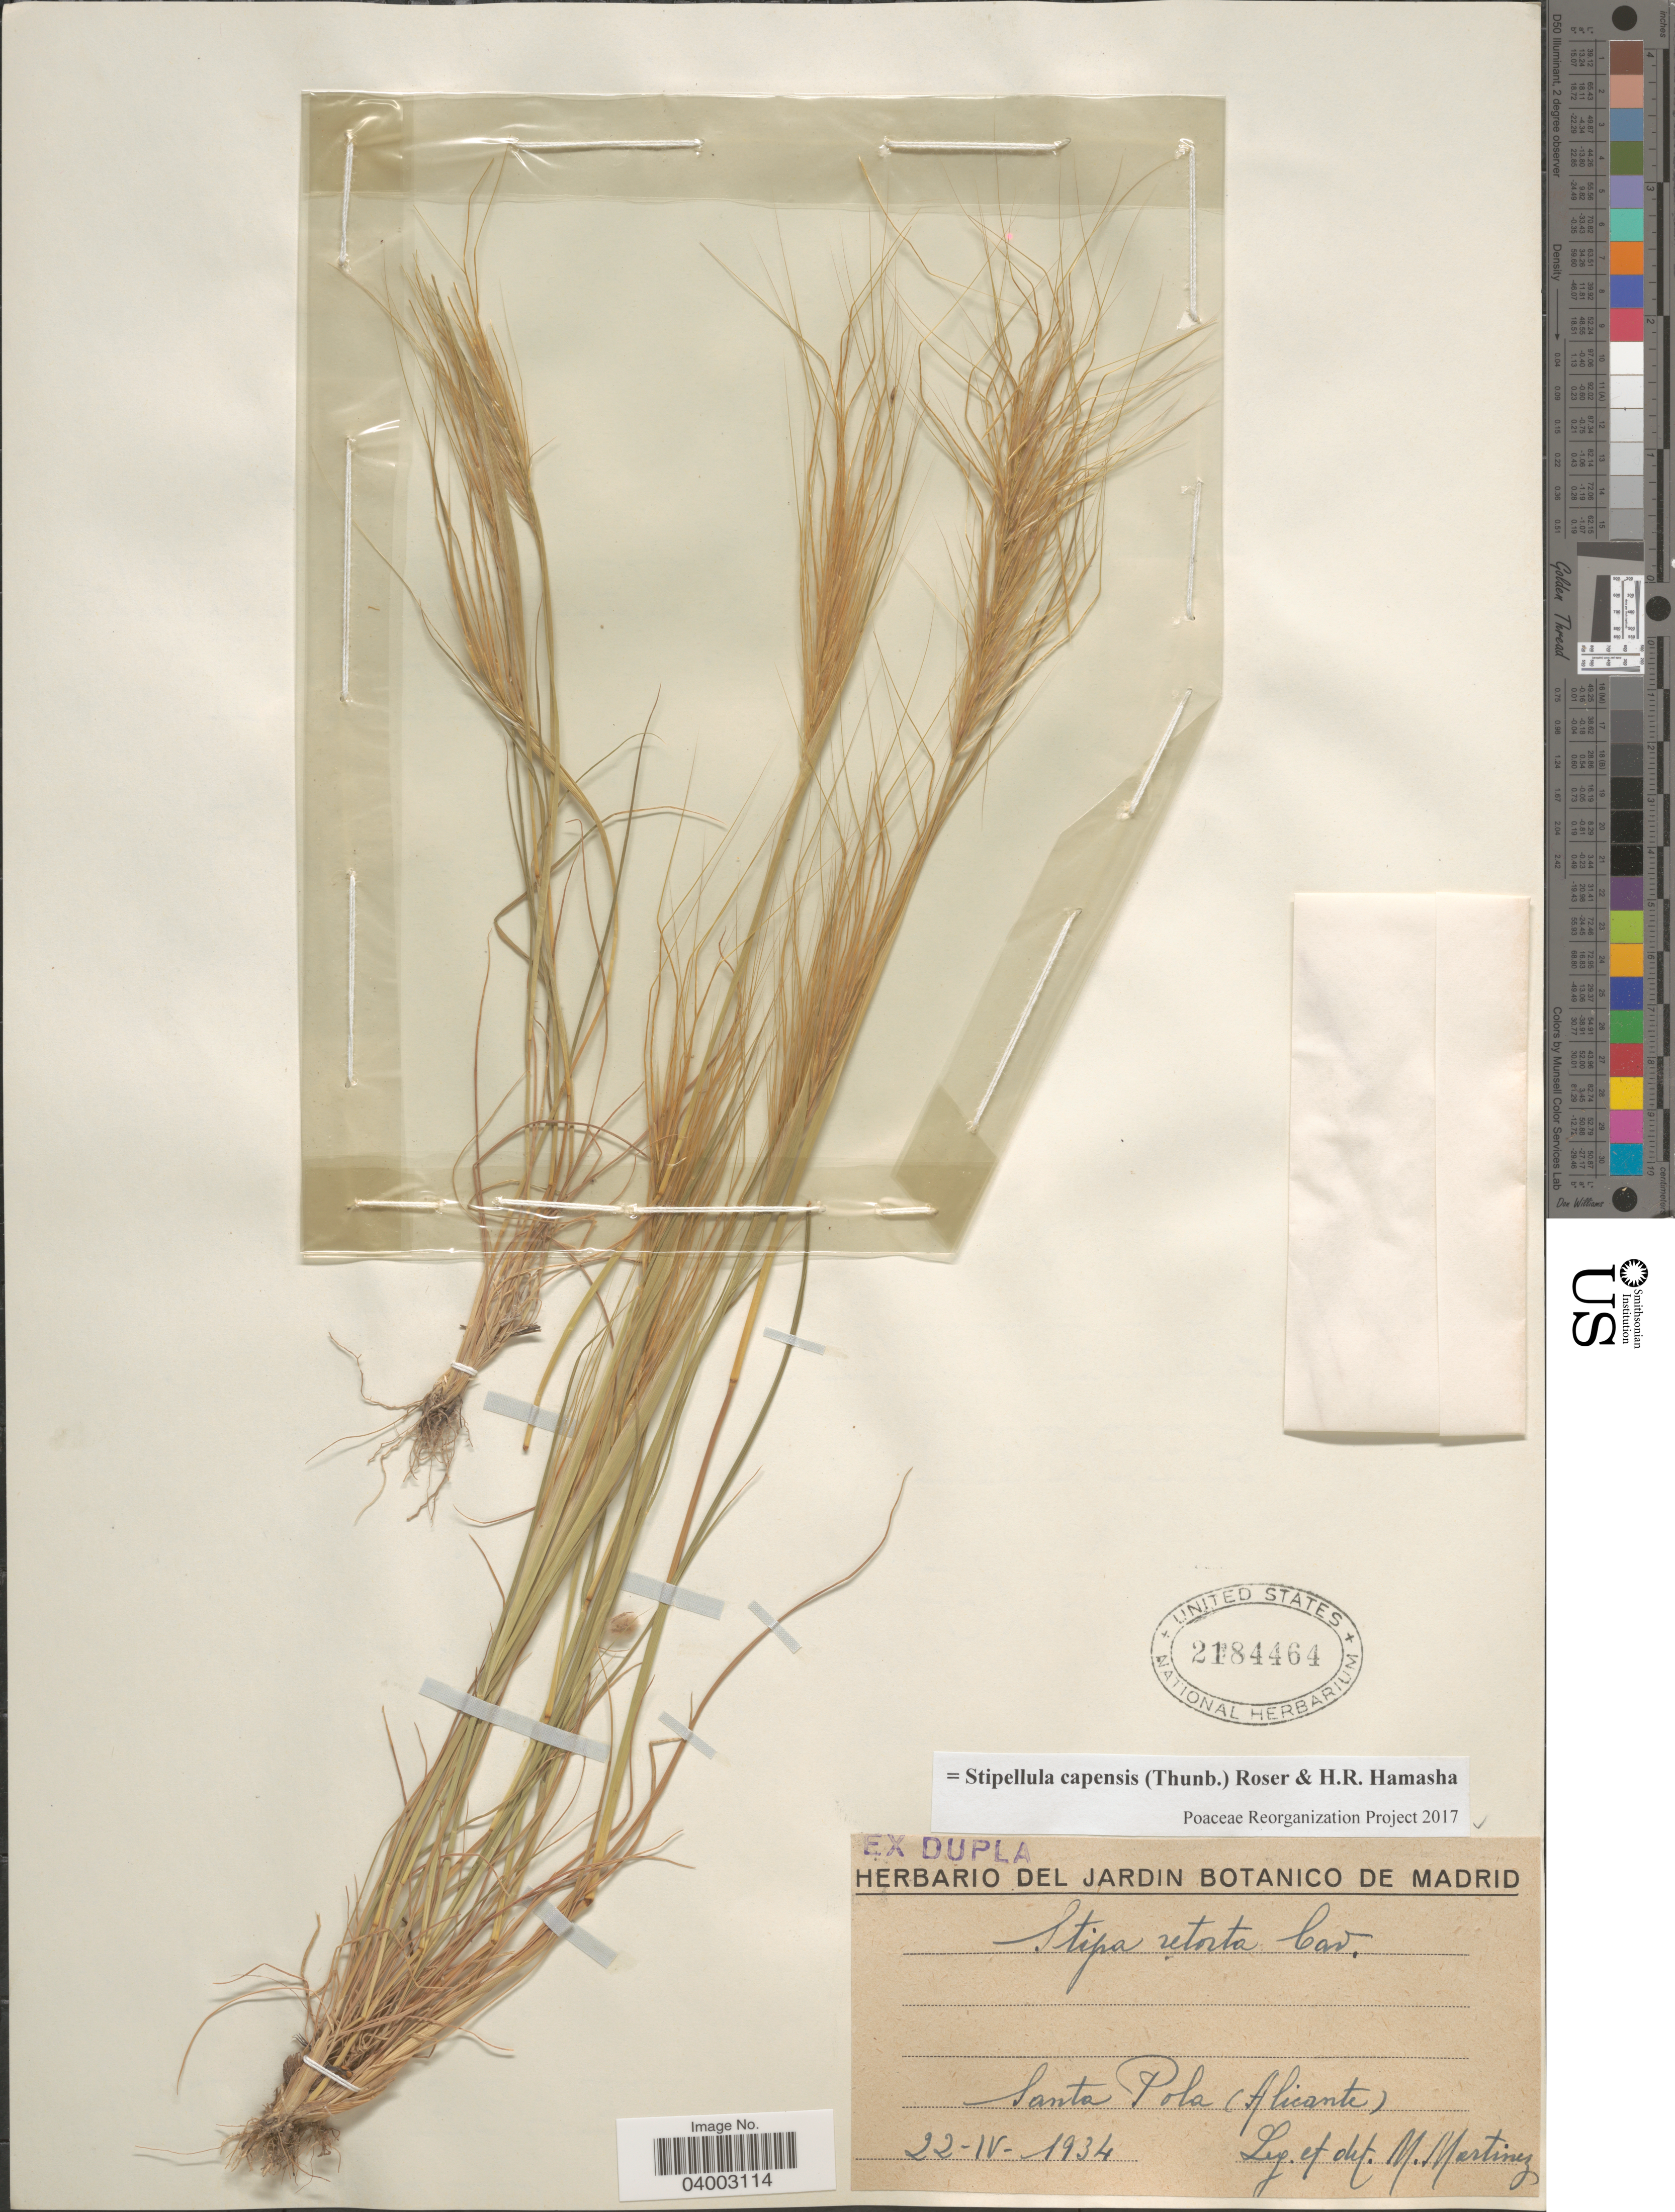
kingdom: Plantae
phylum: Tracheophyta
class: Liliopsida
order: Poales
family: Poaceae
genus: Stipellula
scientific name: Stipellula capensis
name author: (Thunb.) Röser & H. R. Hamasha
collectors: M. Martínez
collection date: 1934-04-22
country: Spain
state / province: Madrid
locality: Santa Pola (Alicante).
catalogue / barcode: US 2184464